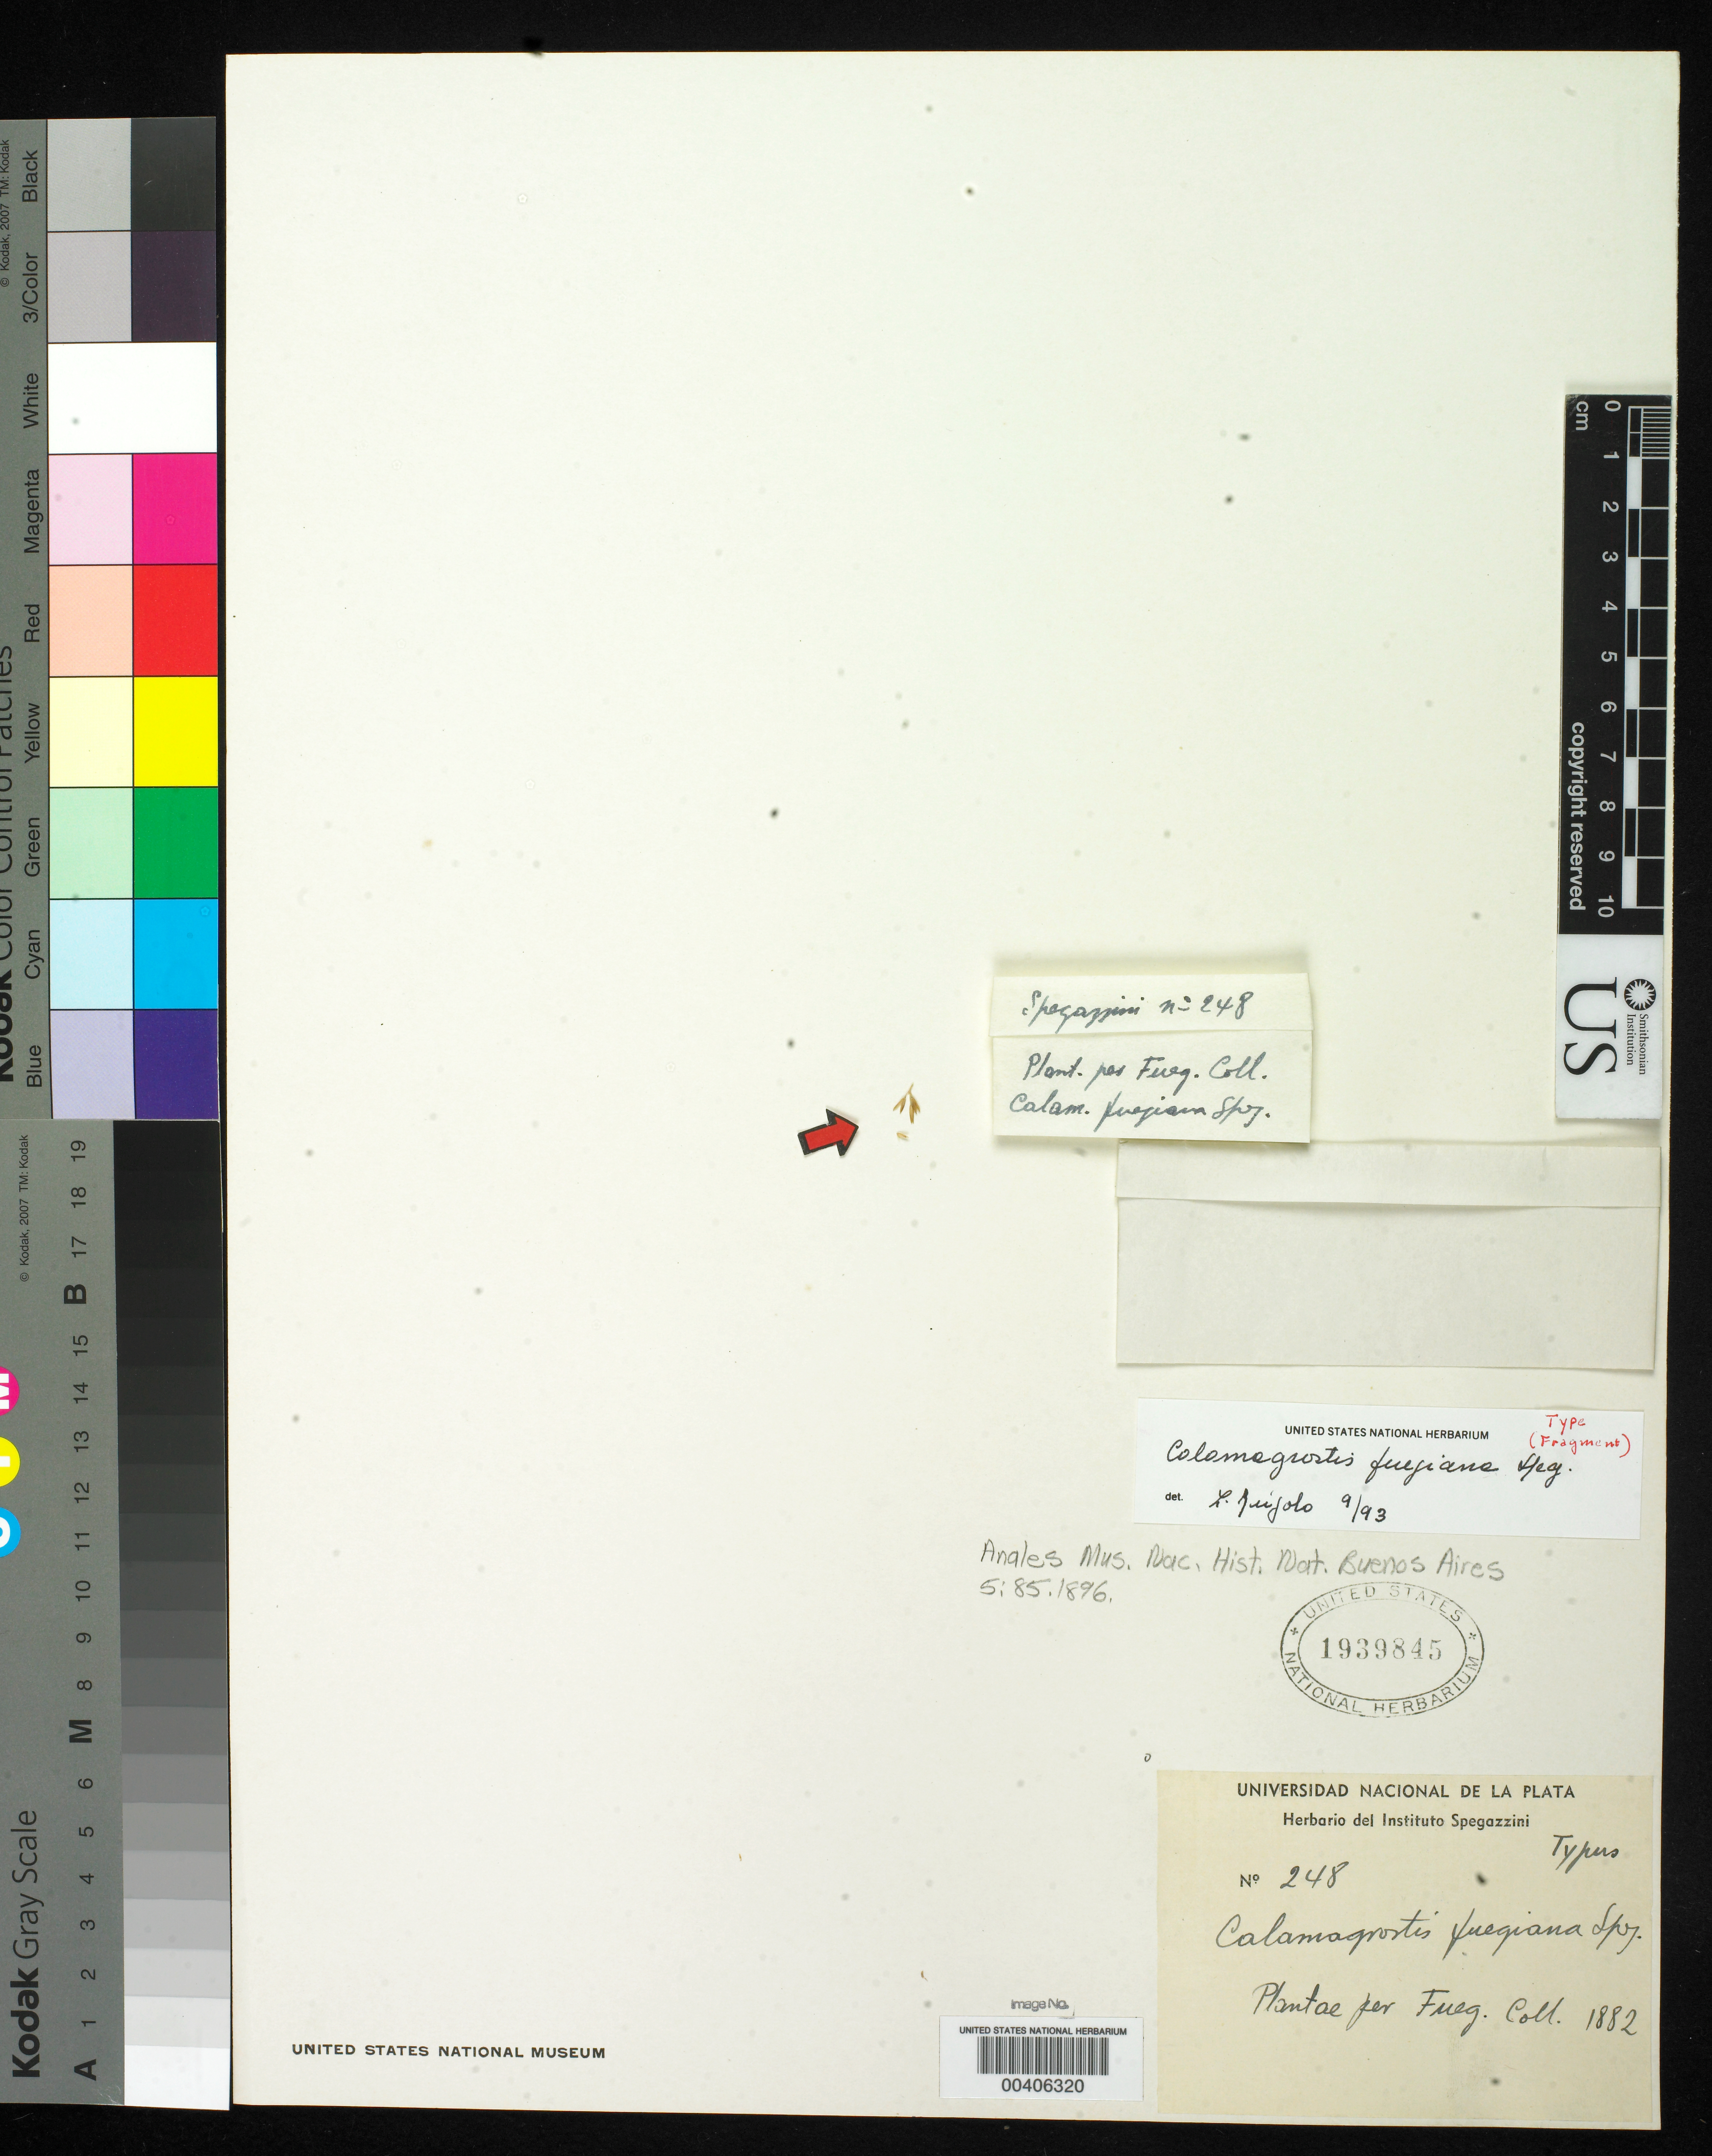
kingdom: Plantae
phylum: Tracheophyta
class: Liliopsida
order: Poales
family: Poaceae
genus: Calamagrostis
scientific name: Calamagrostis fuegiana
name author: Speg.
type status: Type Fragment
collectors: C. L. Spegazzini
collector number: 248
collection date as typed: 1882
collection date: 1882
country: Argentina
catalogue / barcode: US 1939845